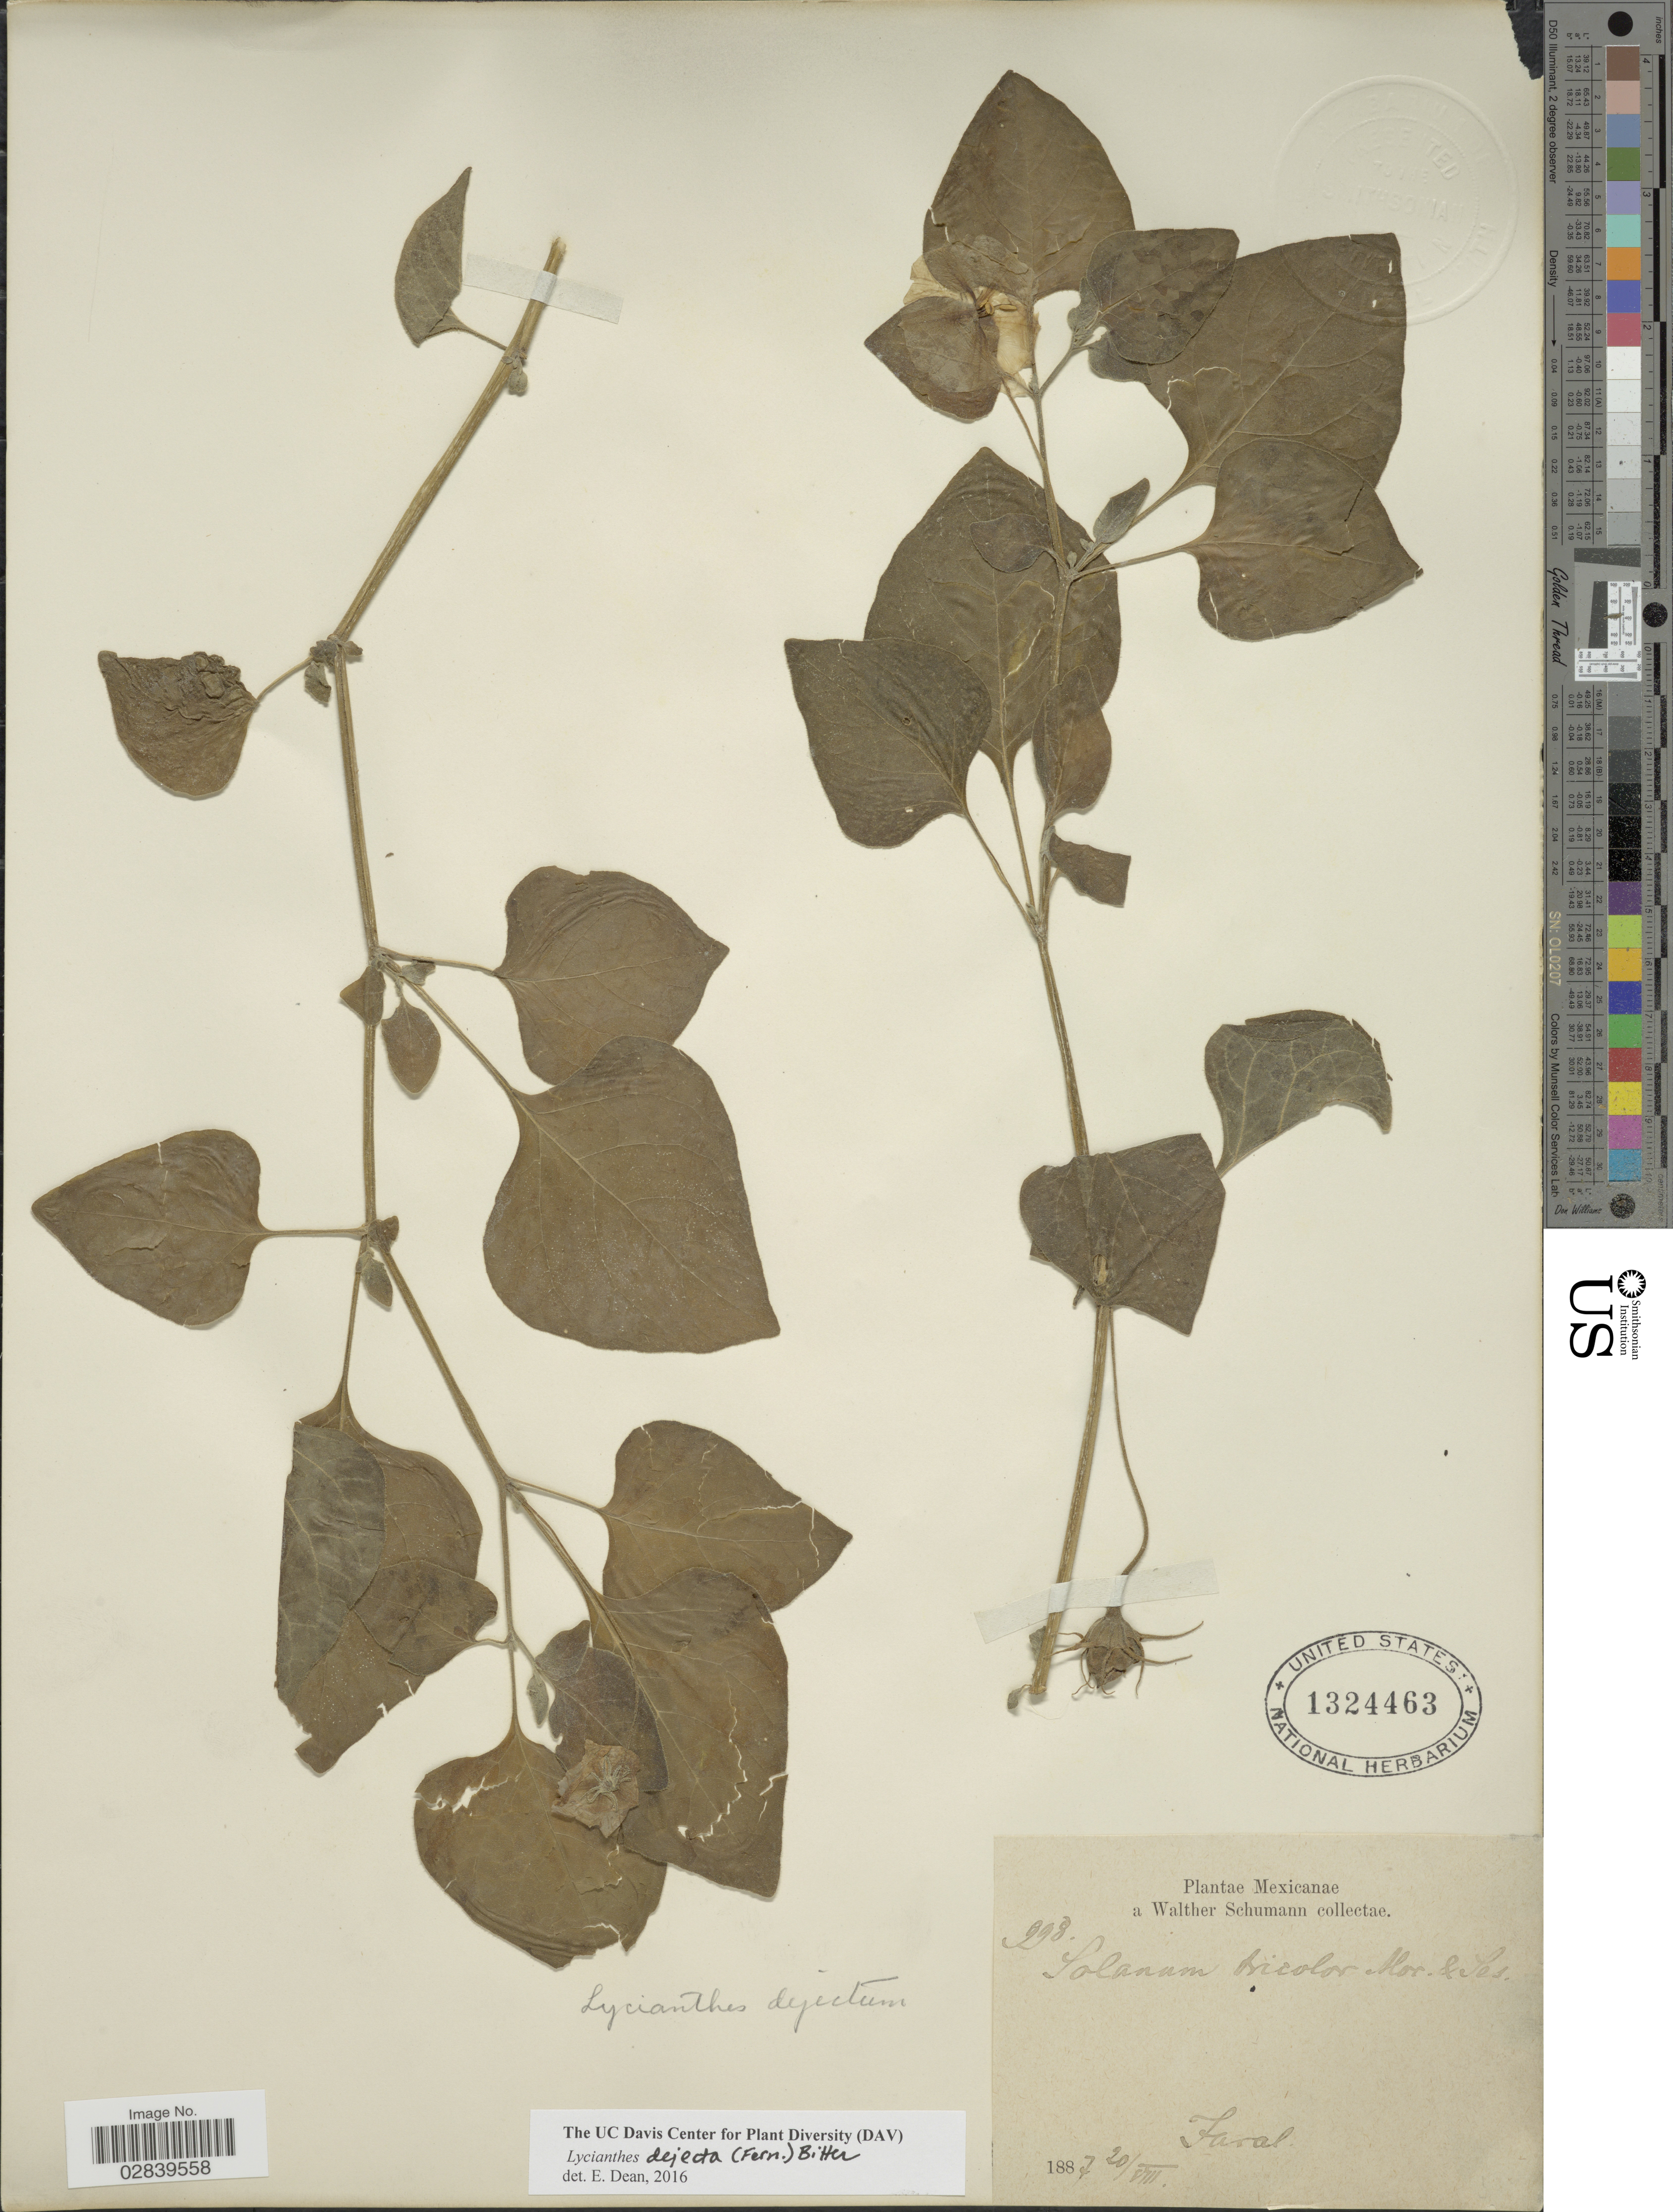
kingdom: Plantae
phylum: Tracheophyta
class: Magnoliopsida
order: Solanales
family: Solanaceae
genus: Lycianthes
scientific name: Lycianthes dejecta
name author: (Fernald) Bitter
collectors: W. Schumann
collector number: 998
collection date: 1887-08-20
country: Mexico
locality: Faral.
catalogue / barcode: US 1324463